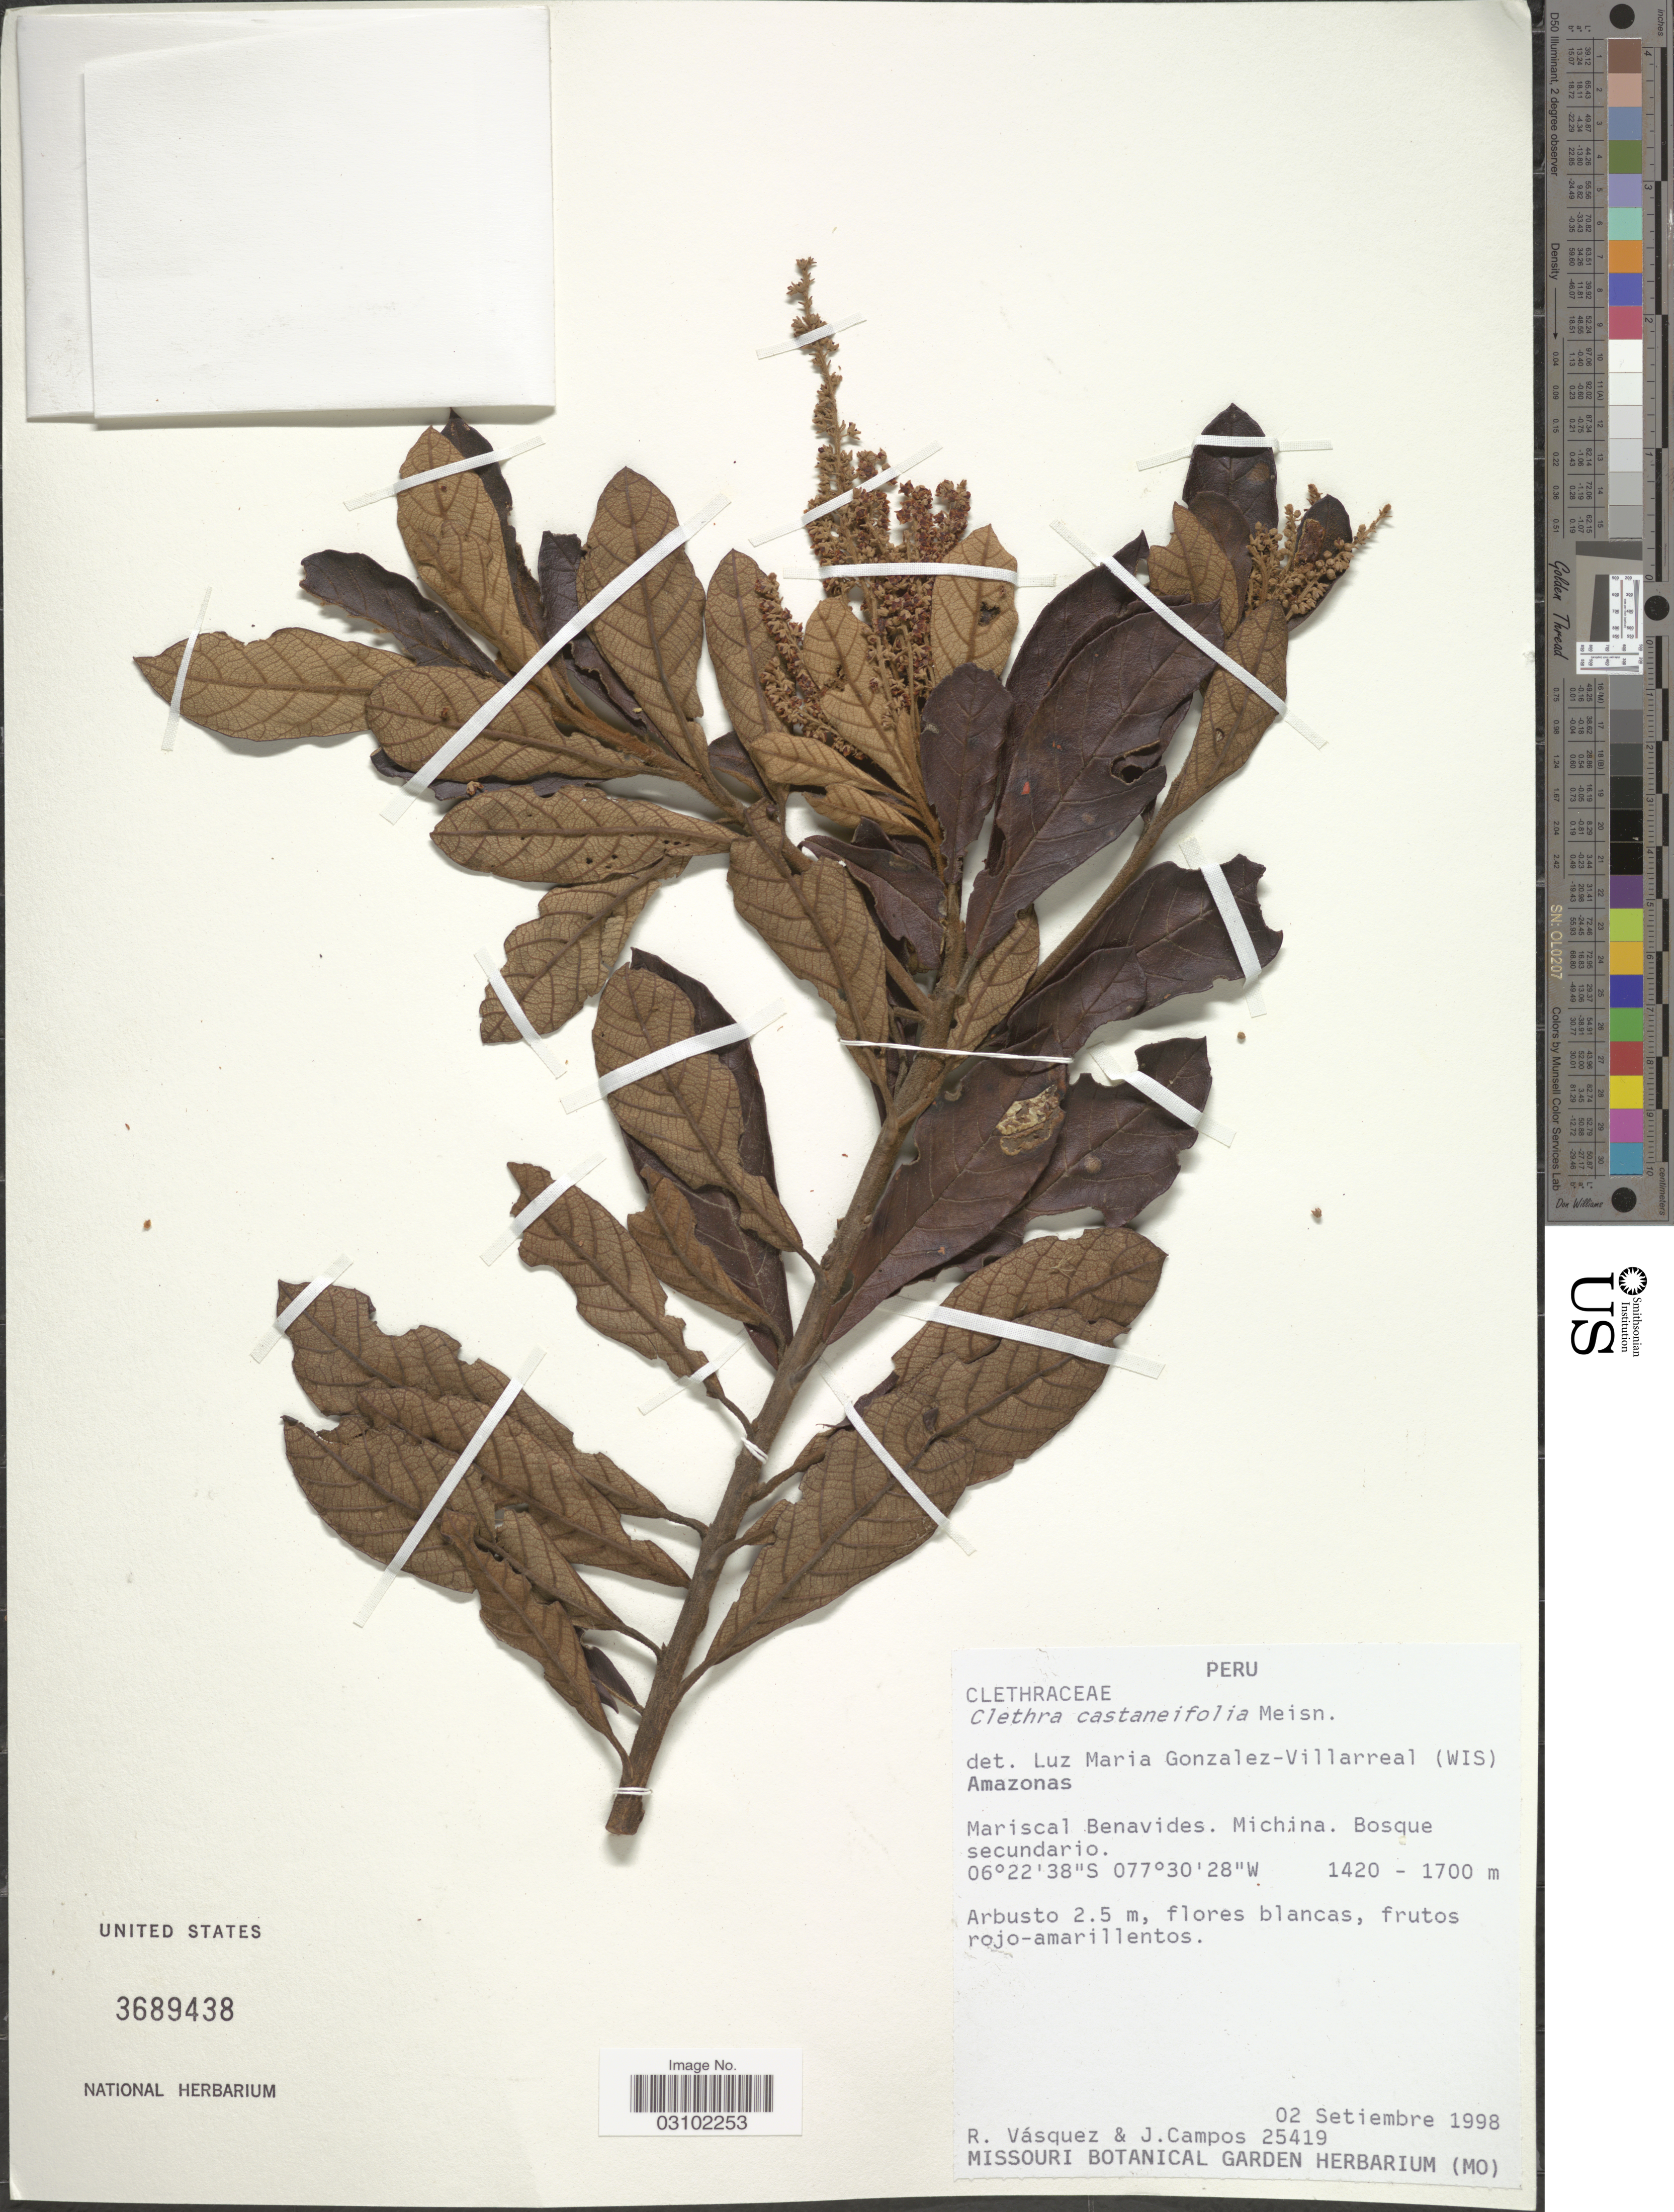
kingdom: Plantae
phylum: Tracheophyta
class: Magnoliopsida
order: Ericales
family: Clethraceae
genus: Clethra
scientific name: Clethra castaneifolia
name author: Meisn.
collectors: R. Vásquez & J. Campos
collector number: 25419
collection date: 1998-09-02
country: Peru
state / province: Amazonas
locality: Mariscal Benavides, Michina.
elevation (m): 1420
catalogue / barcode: US 3689438